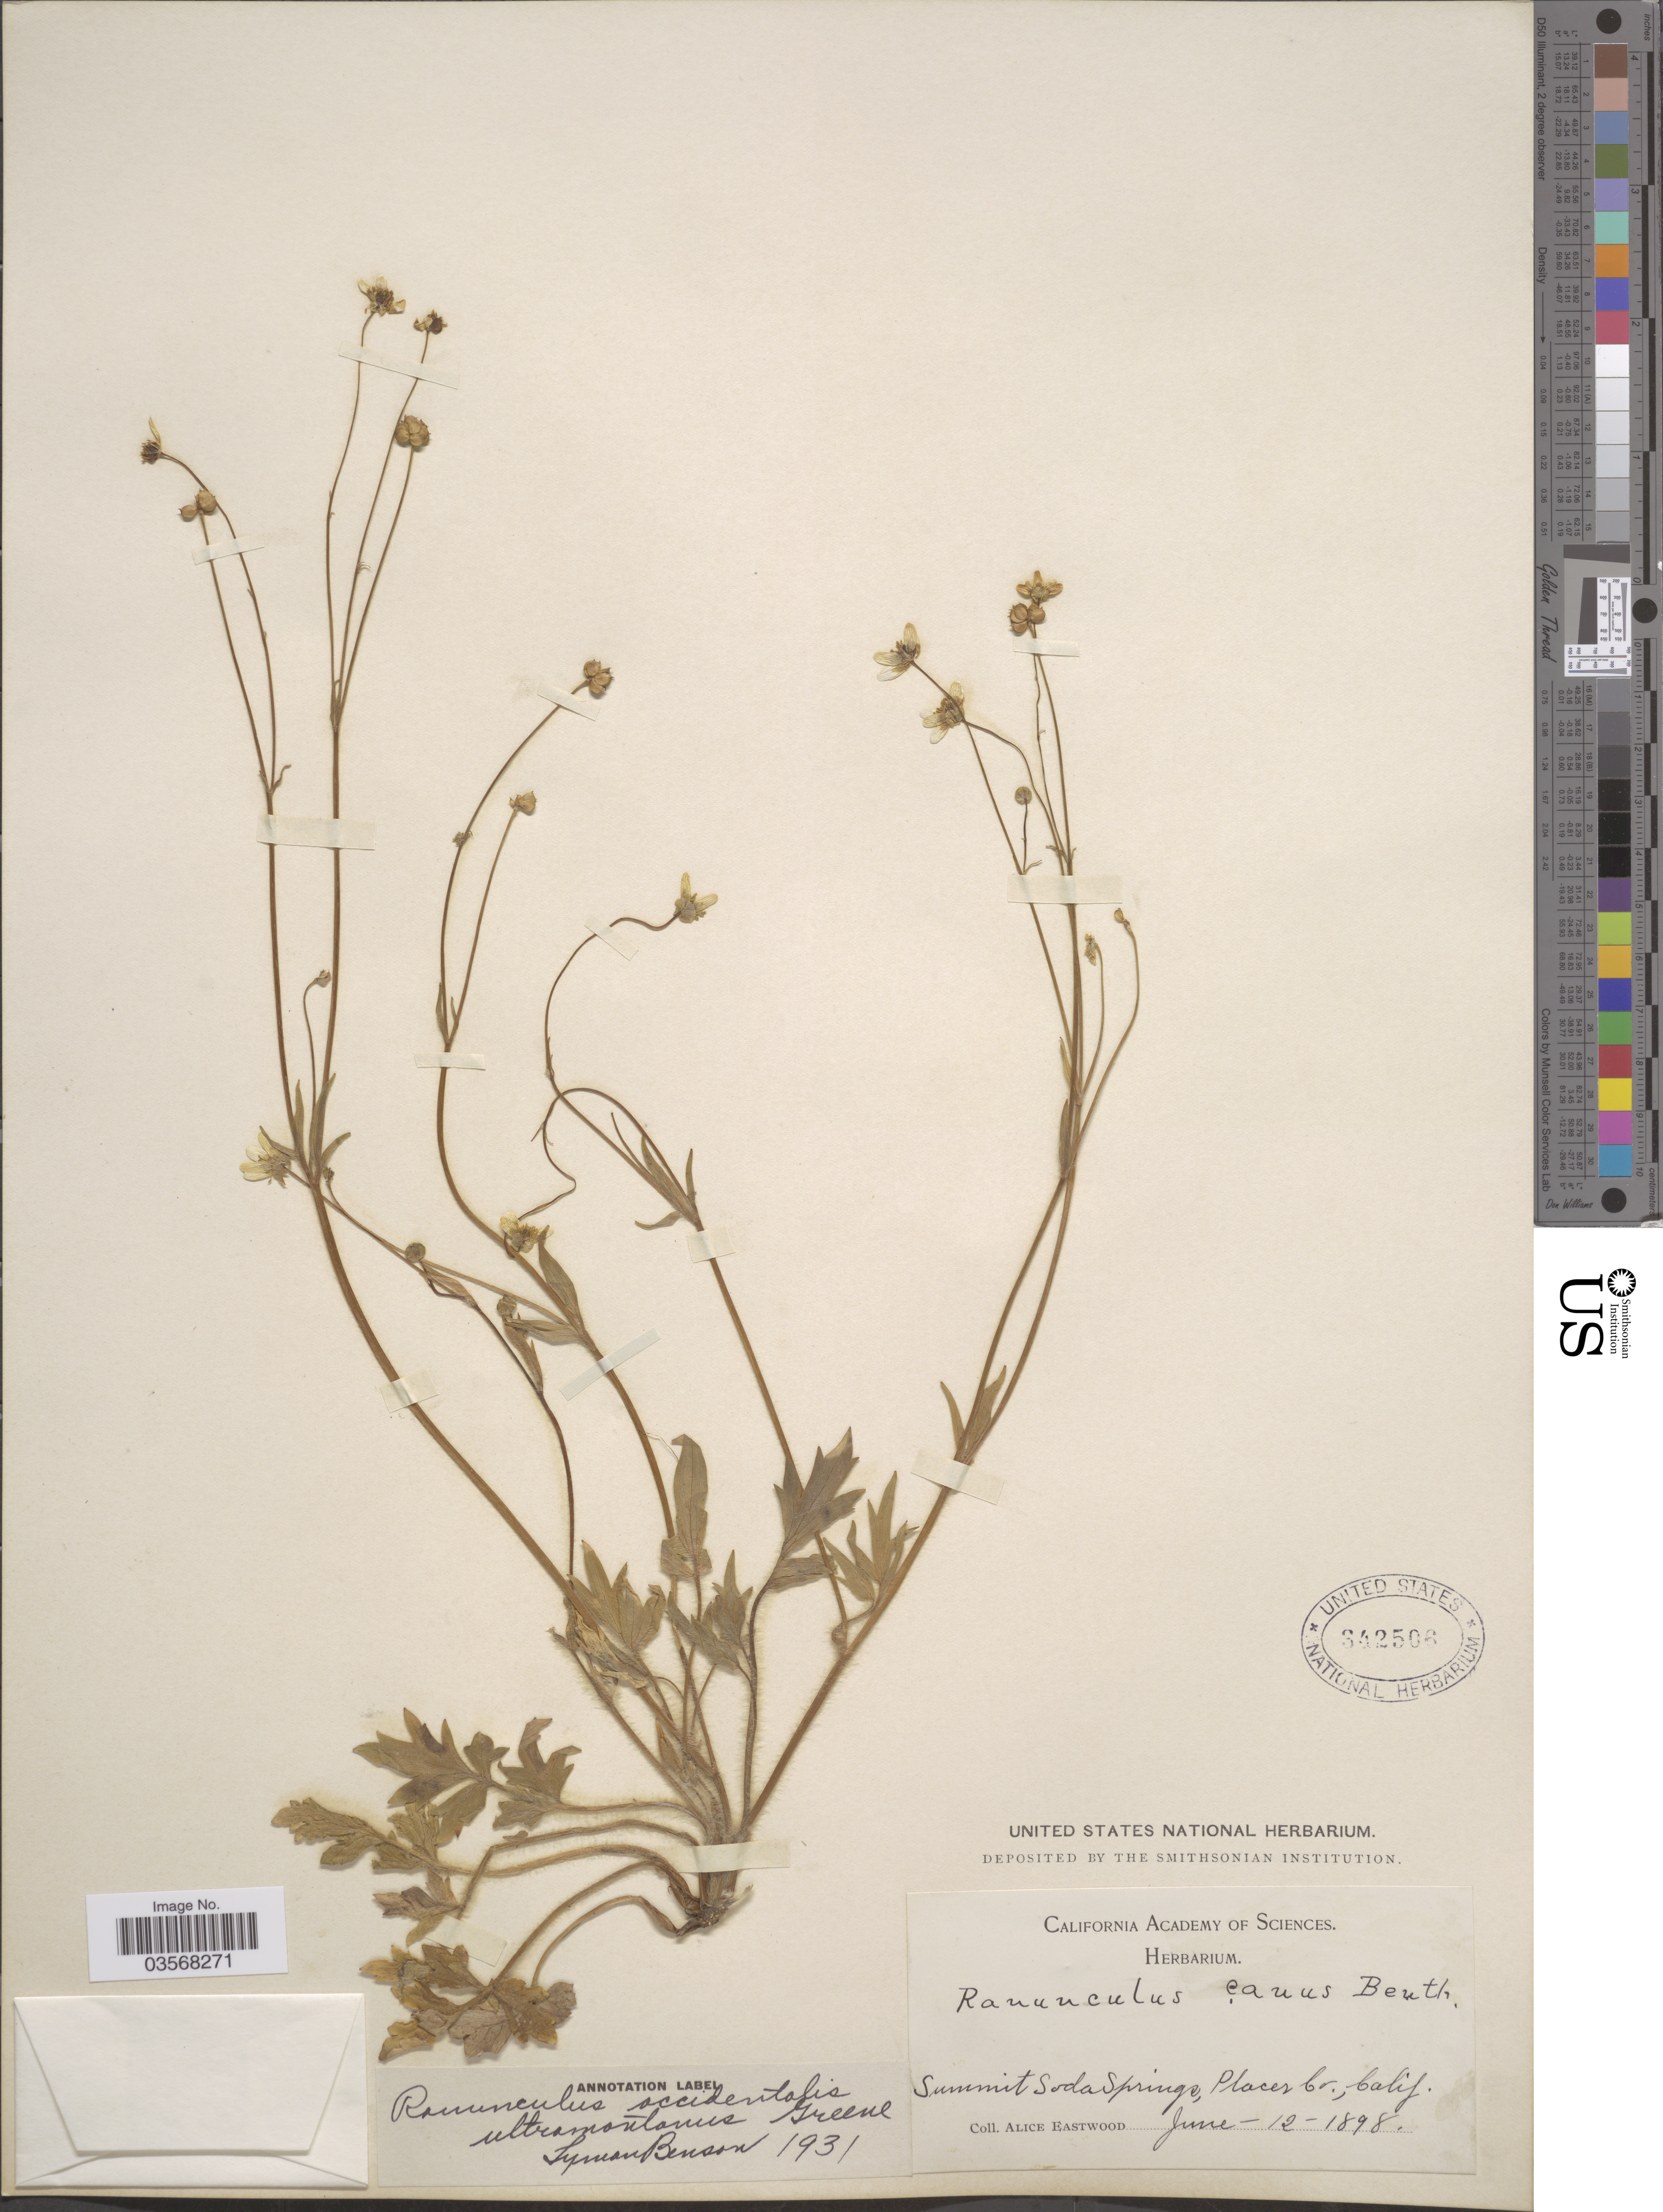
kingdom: Plantae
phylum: Tracheophyta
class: Magnoliopsida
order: Ranunculales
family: Ranunculaceae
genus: Ranunculus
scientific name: Ranunculus occidentalis var. ultramontanus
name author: Nutt.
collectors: A. Eastwood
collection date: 1898-06-12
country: United States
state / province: California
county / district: Placer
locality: Summit Soda Springs, Placer Co.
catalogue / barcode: US 342506